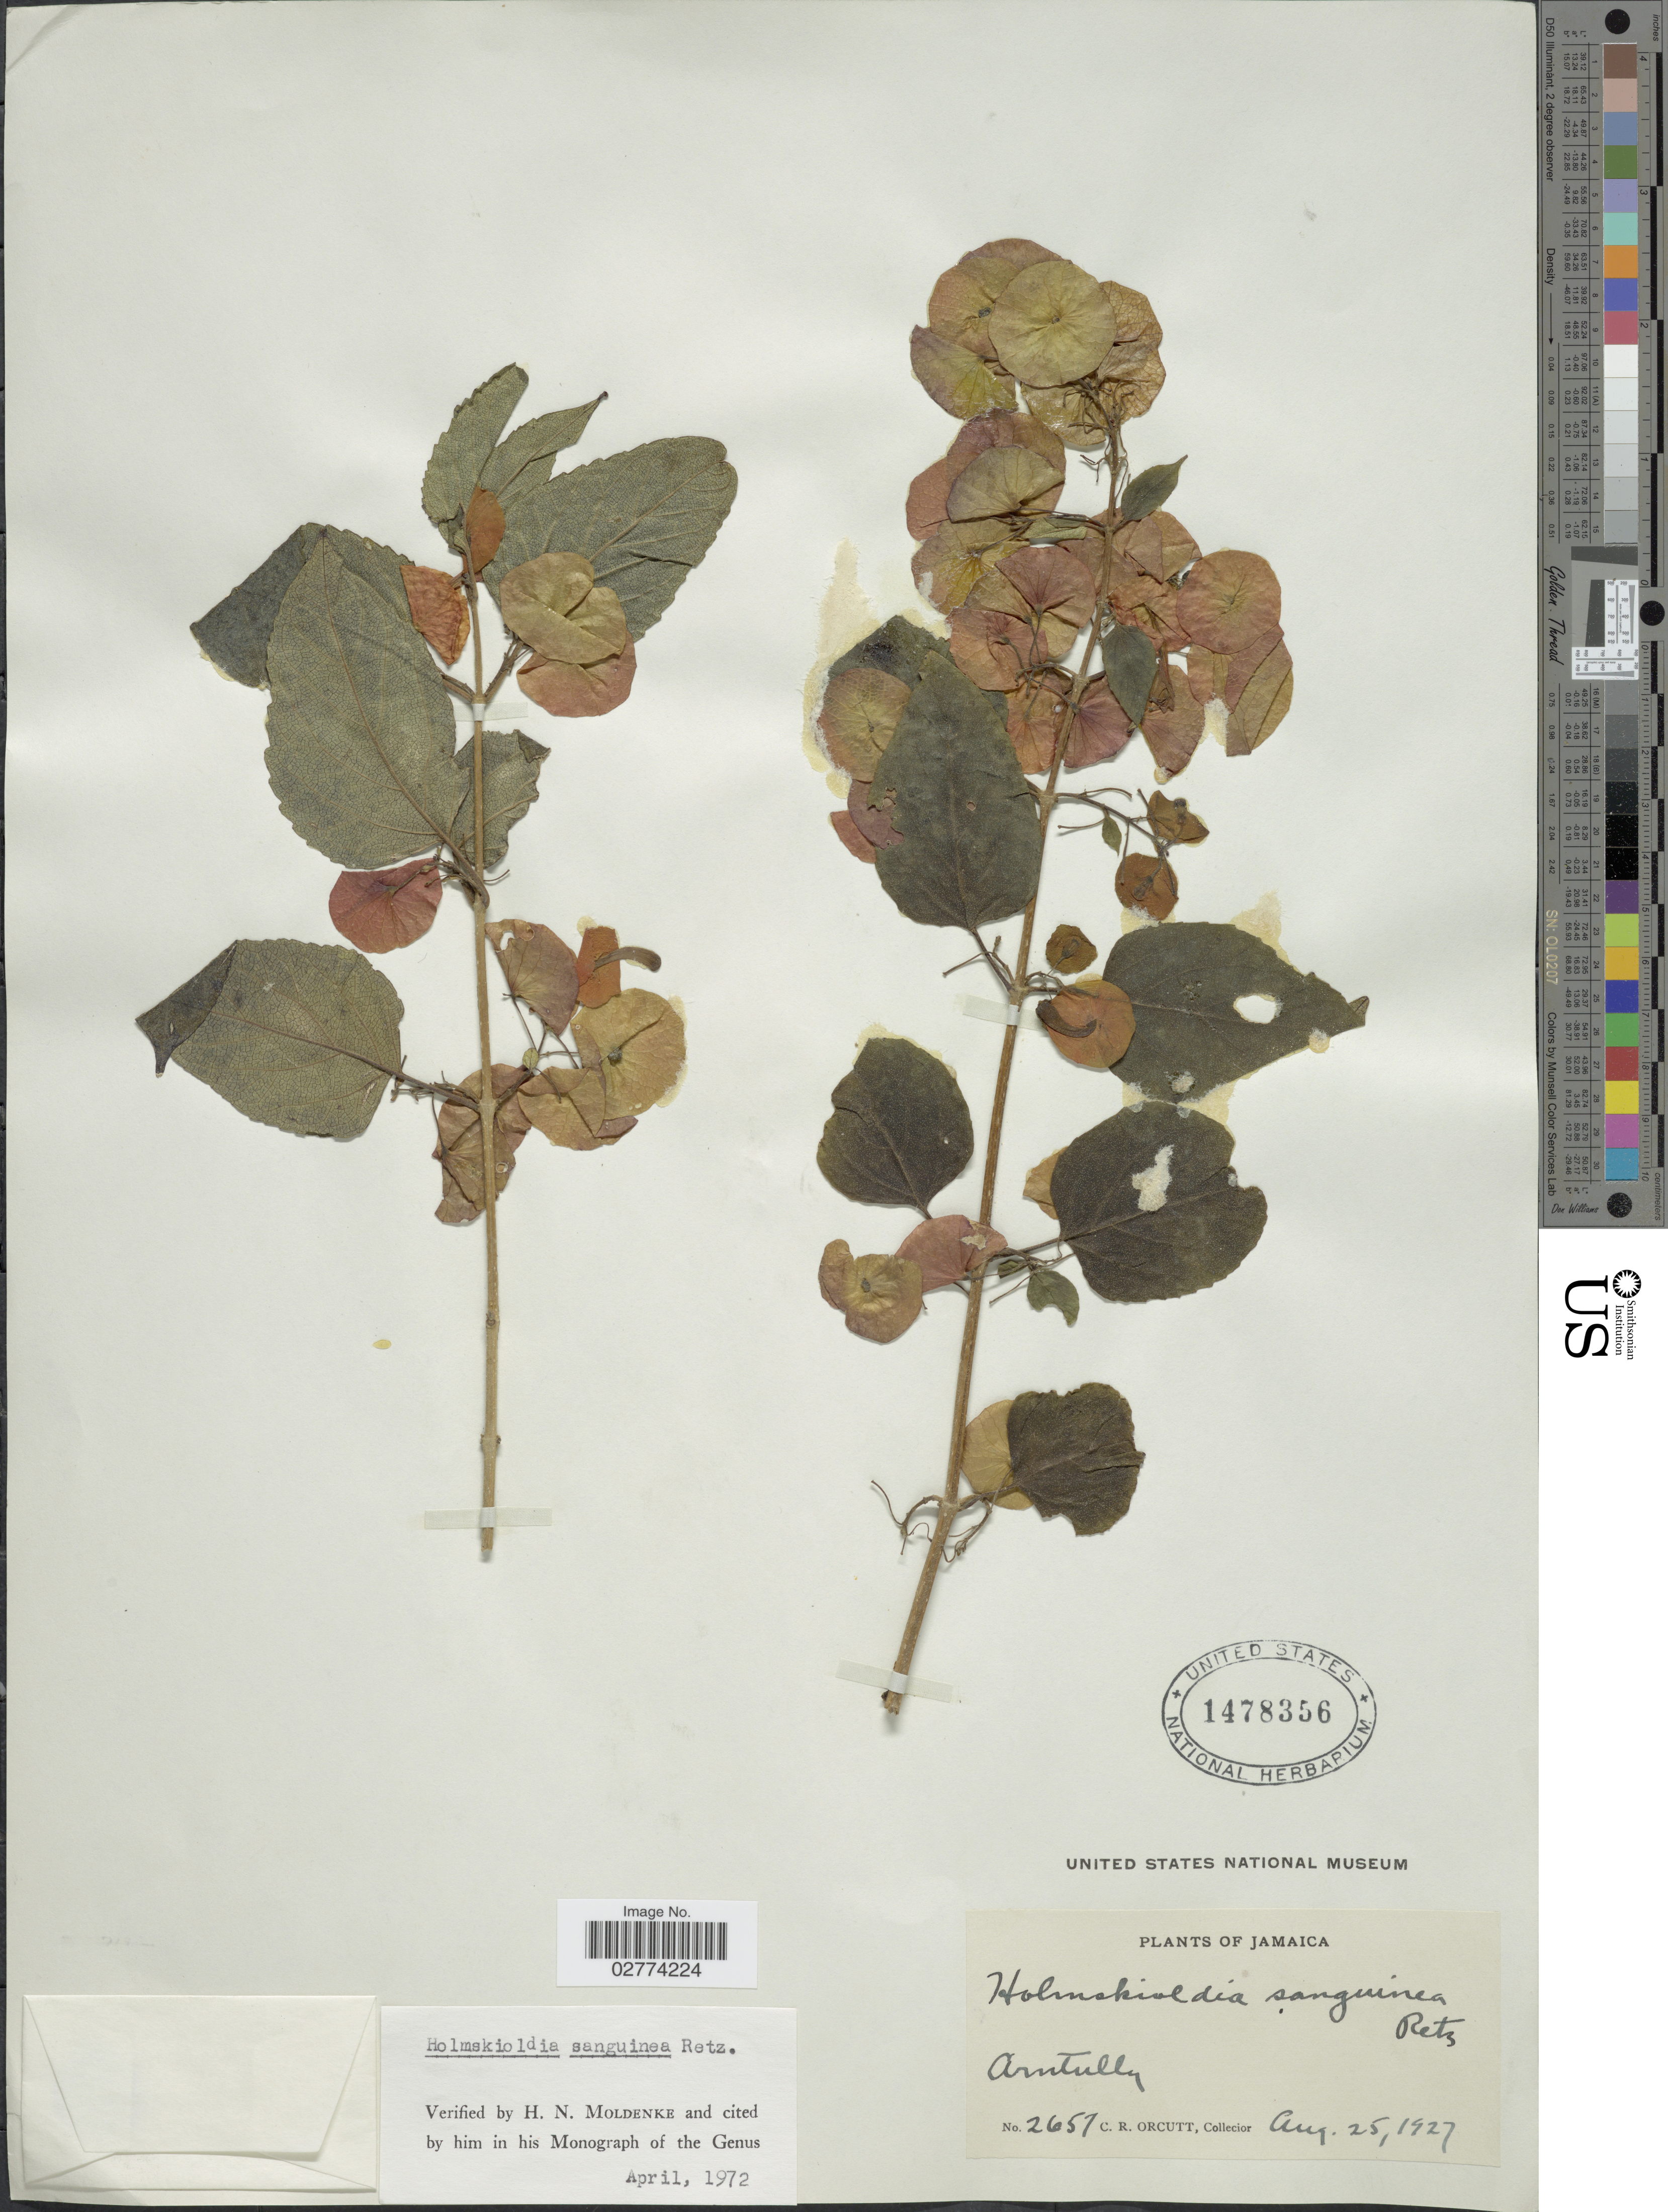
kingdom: Plantae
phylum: Tracheophyta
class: Magnoliopsida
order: Lamiales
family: Lamiaceae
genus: Holmskioldia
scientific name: Holmskioldia sanguinea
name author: Retz.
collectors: C. R. Orcutt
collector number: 2657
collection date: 1927-08-25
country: Jamaica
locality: Arntully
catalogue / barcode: US 1478356